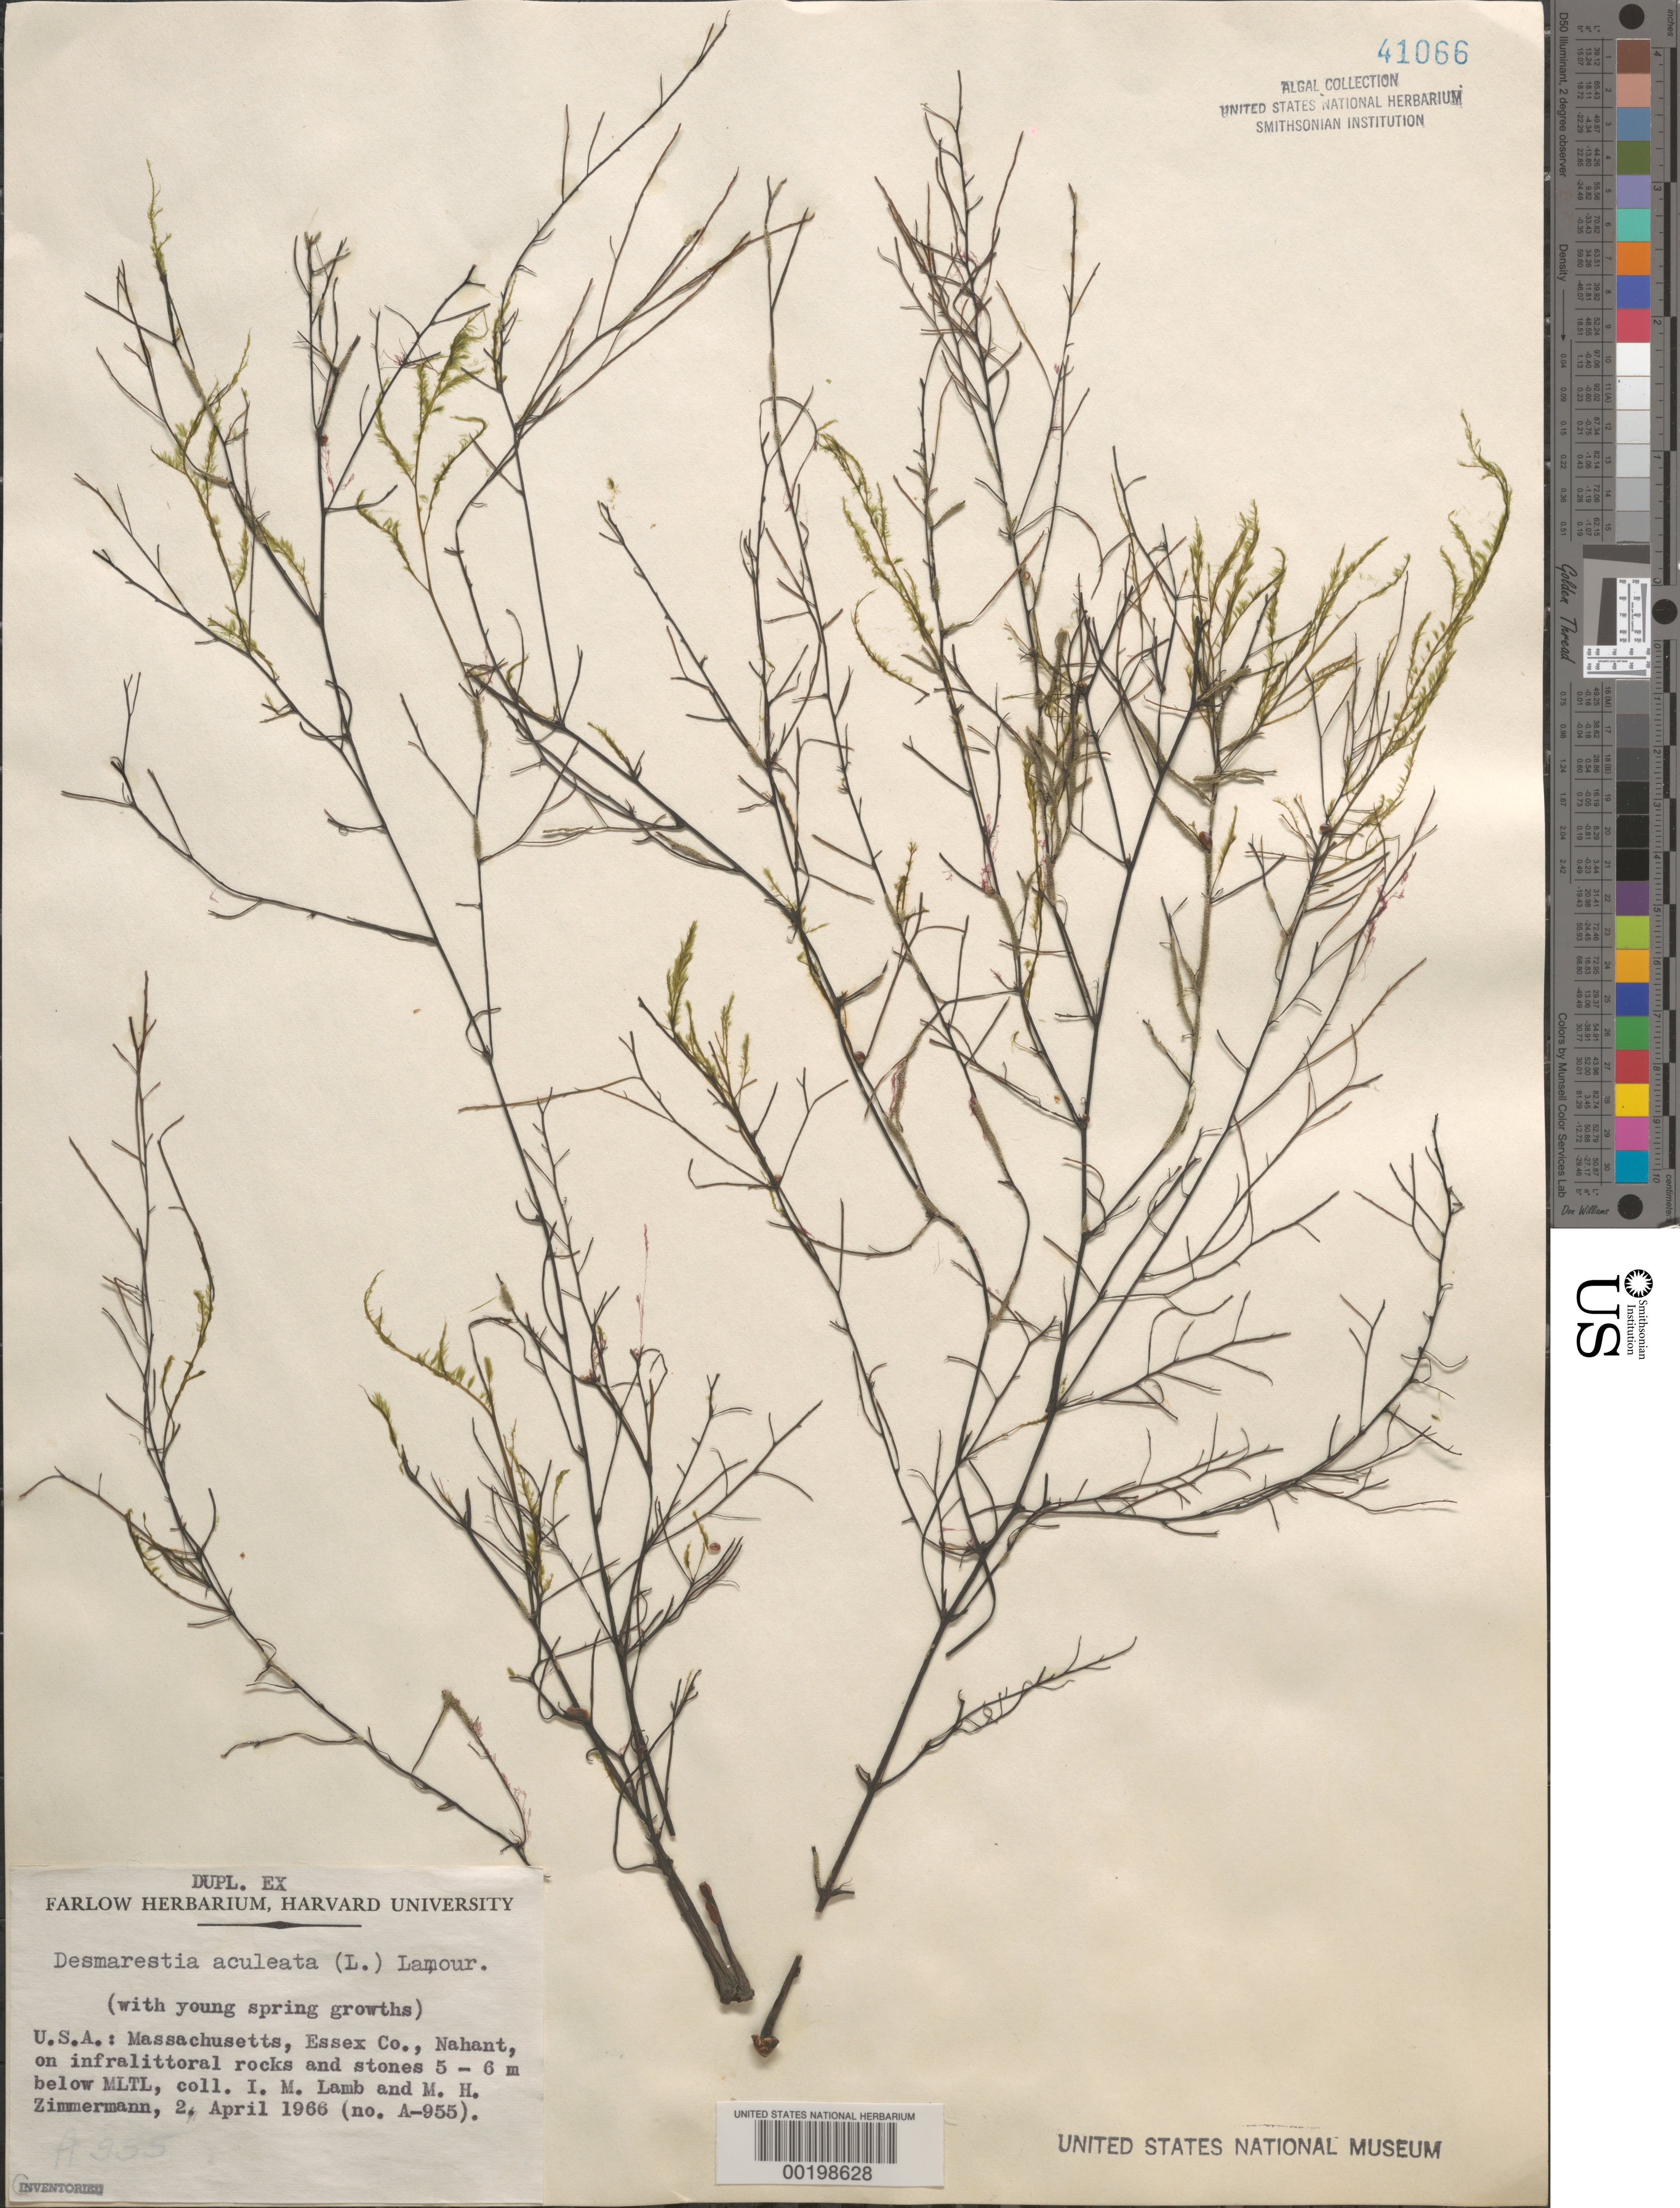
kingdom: Chromista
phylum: Ochrophyta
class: Phaeophyceae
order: Desmarestiales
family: Desmarestiaceae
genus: Desmarestia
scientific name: Desmarestia aculeata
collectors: I. M. Lamb & M. Zimmermann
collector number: A955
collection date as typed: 02 Apr 1966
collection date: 1966-04-02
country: United States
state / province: Massachusetts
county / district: Essex County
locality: Nahant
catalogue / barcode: US 41066